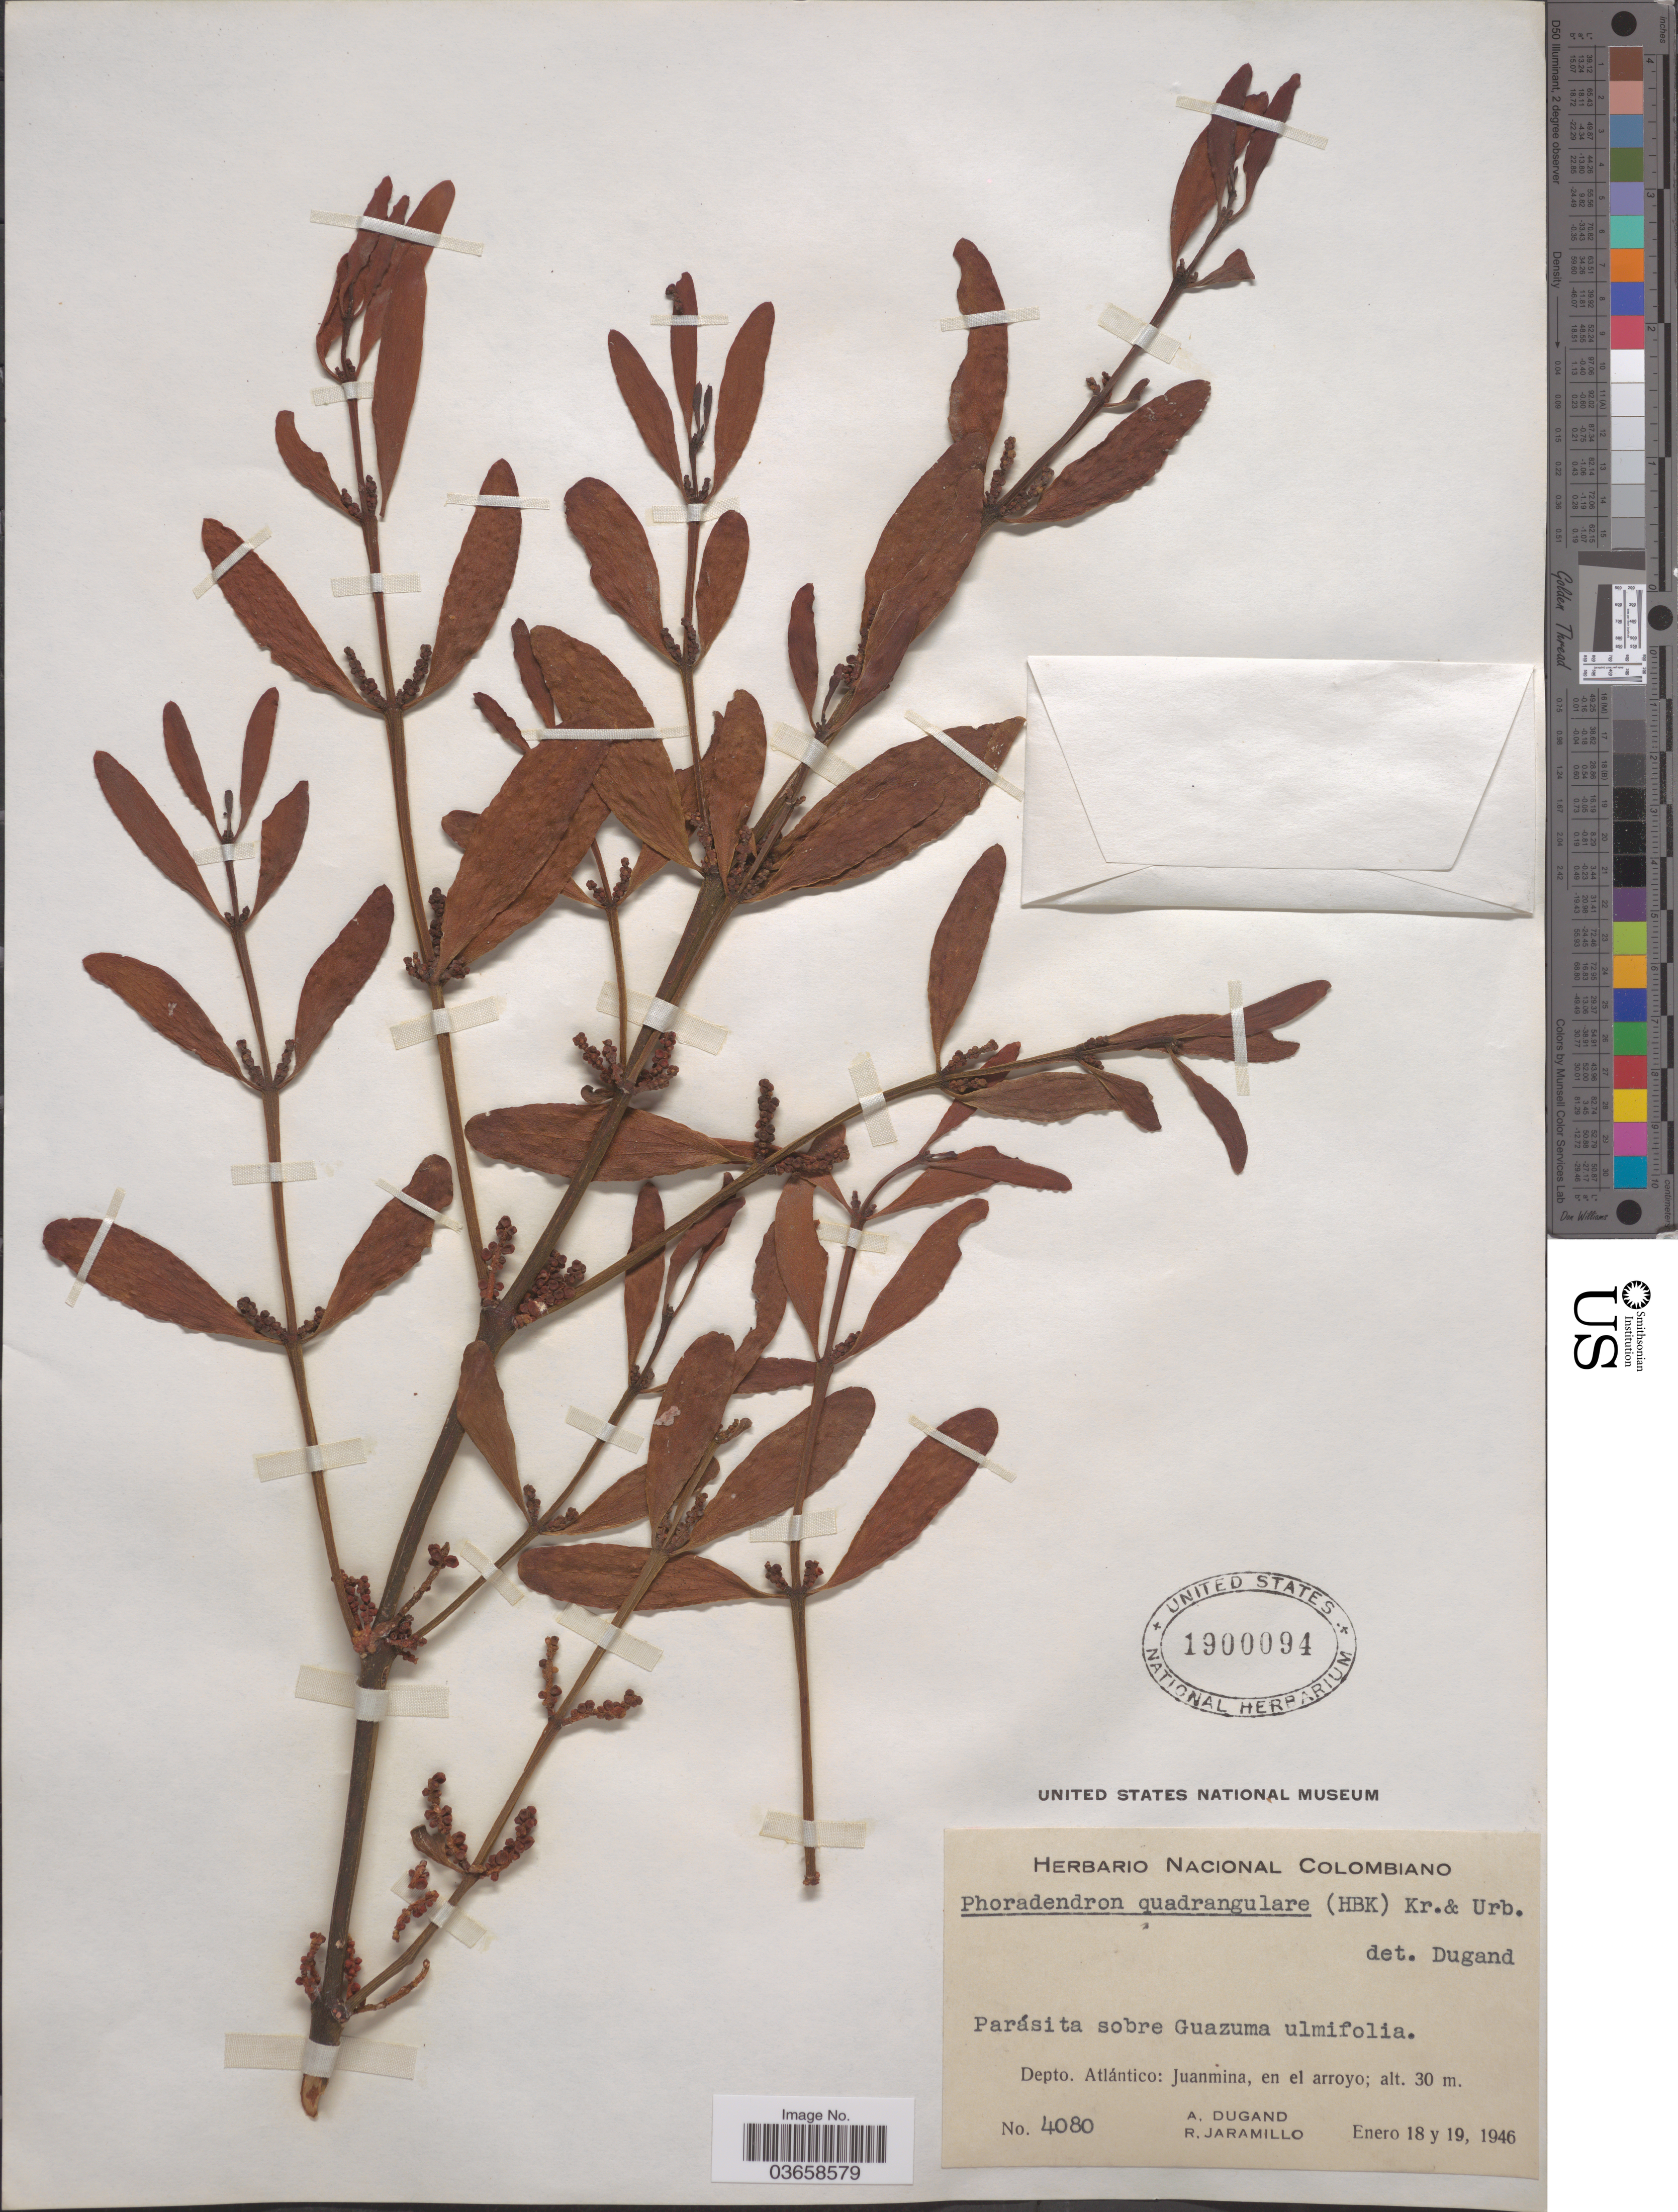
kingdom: Plantae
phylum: Tracheophyta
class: Magnoliopsida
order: Santalales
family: Viscaceae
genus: Phoradendron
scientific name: Phoradendron quadrangulare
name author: (Kunth) Griseb.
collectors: A. Dugand & R. Jaramillo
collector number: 4080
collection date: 1946-01-18/1946-01-19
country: Colombia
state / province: Atlántico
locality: Depto. Atlántico: Juanmina, en el arroyo.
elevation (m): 30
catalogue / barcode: US 1900094